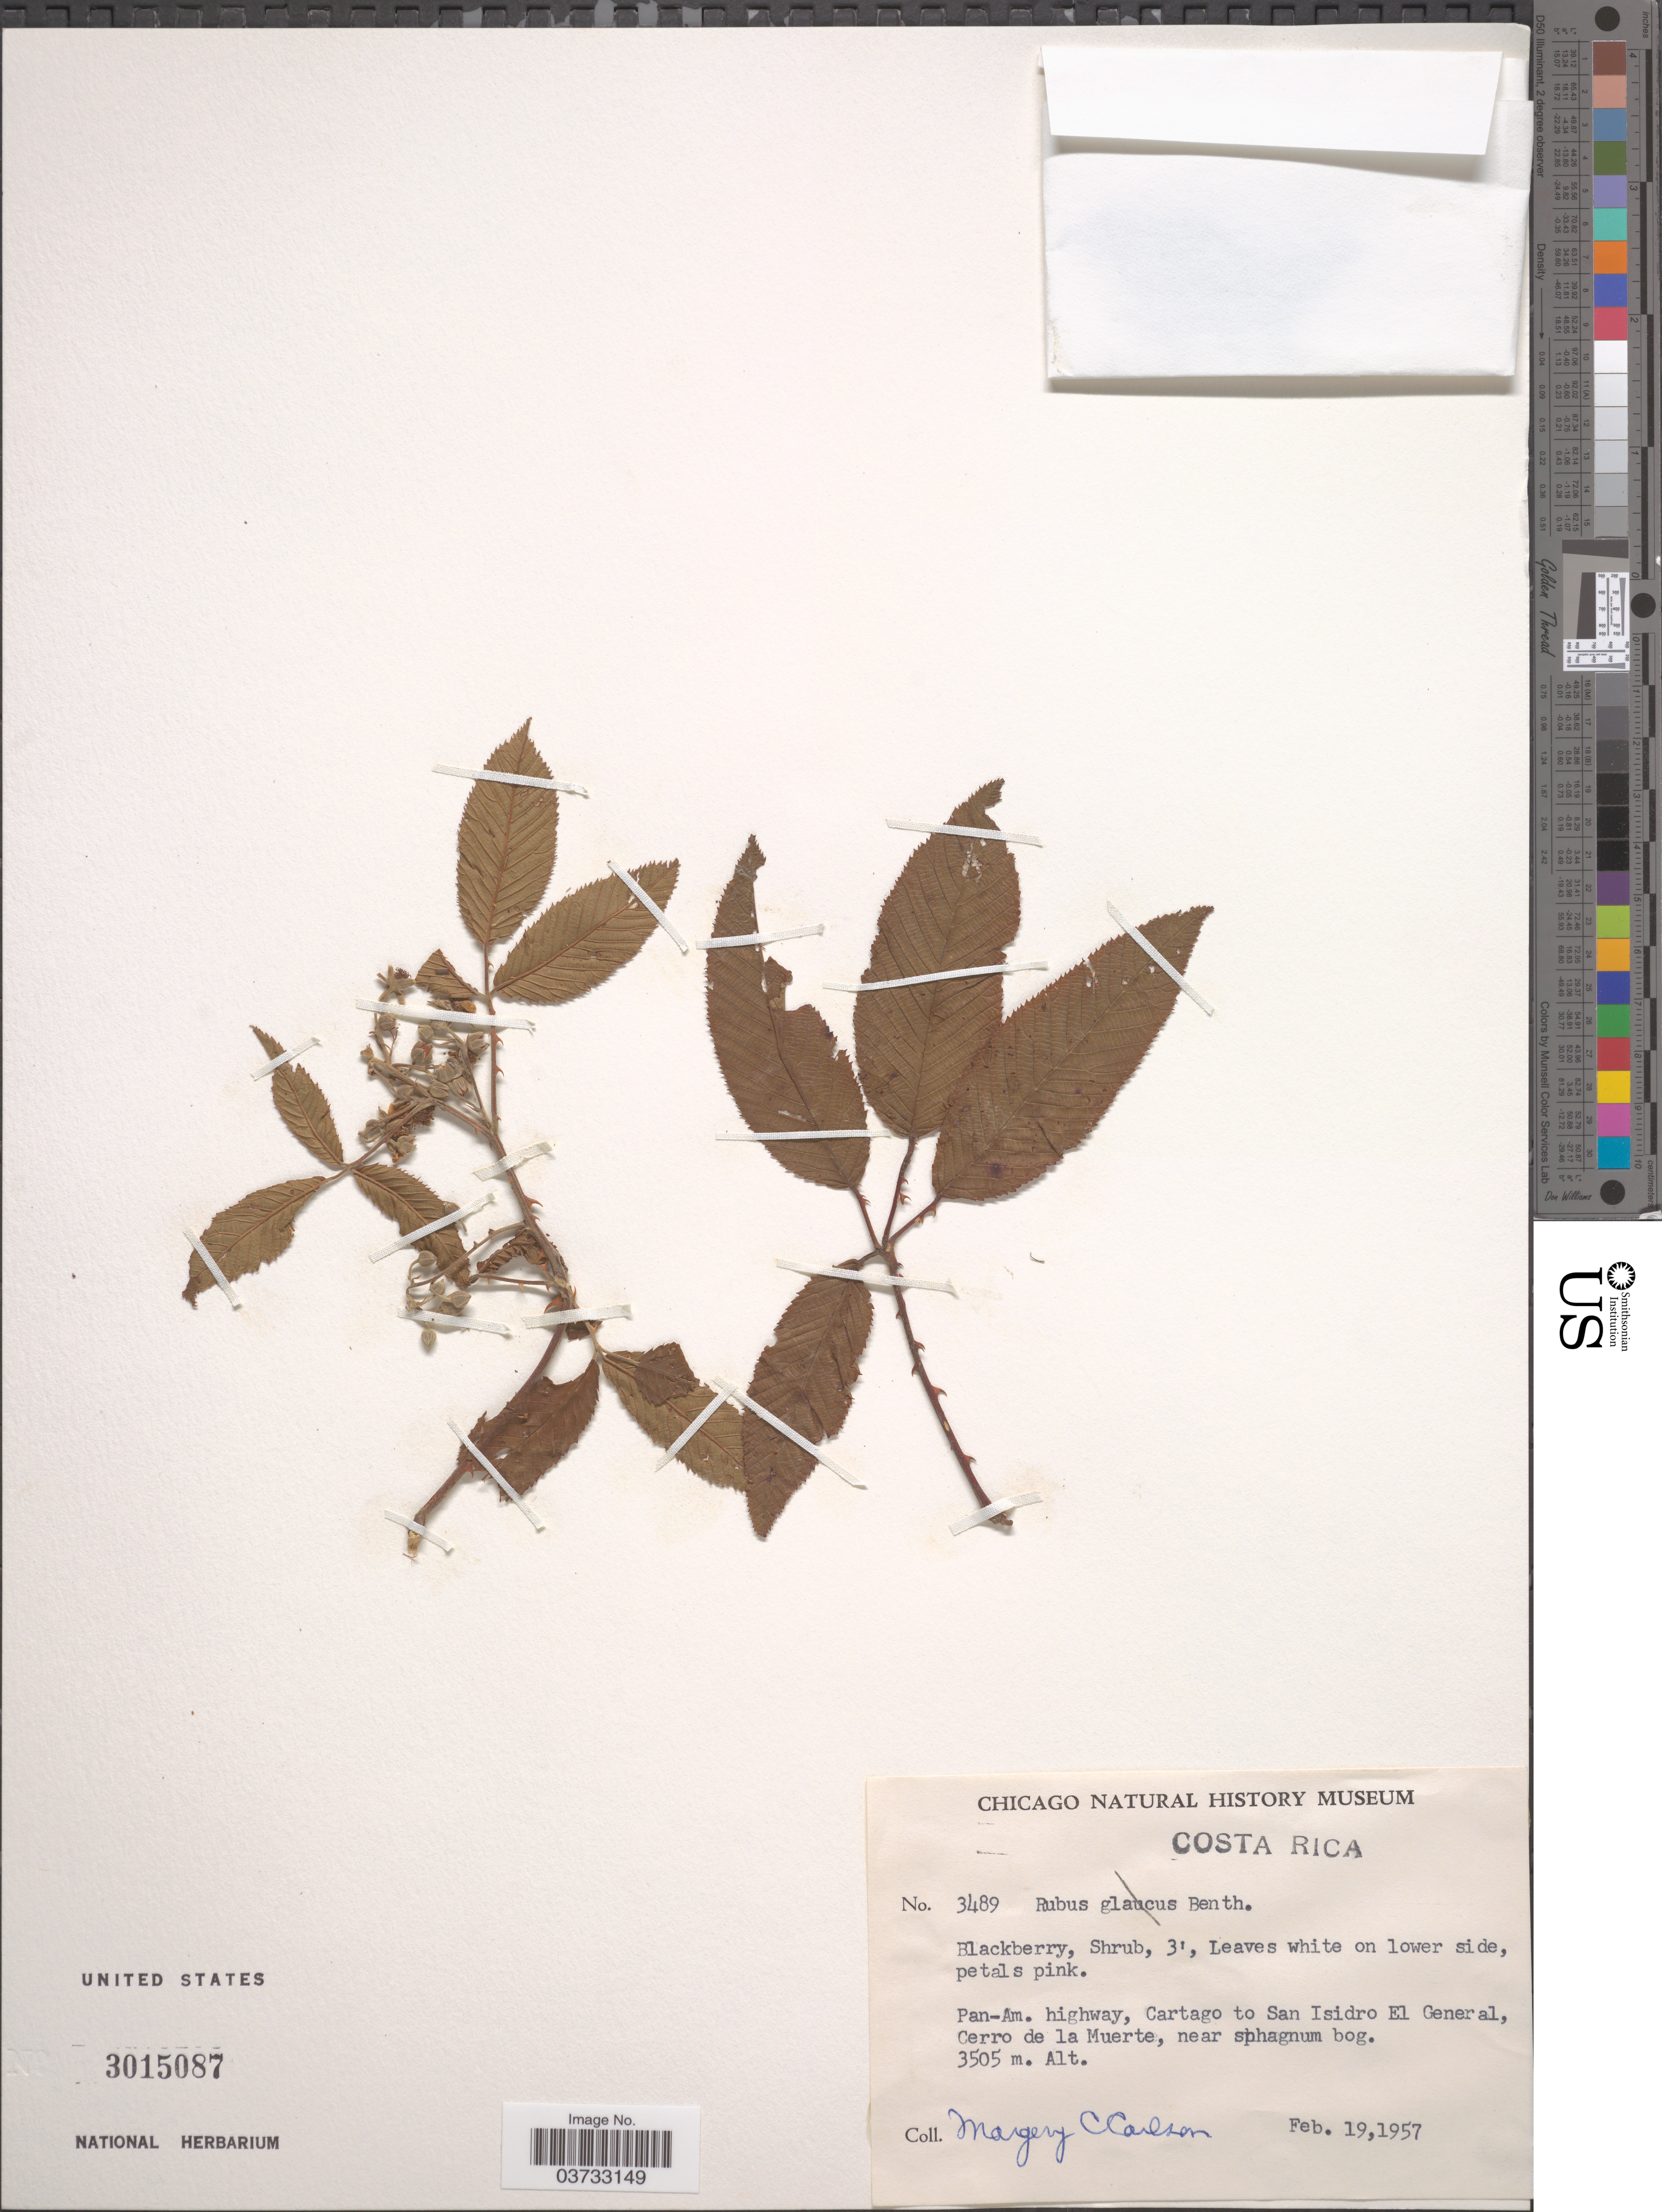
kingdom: Plantae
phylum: Tracheophyta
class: Magnoliopsida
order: Rosales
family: Rosaceae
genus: Rubus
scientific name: Rubus sp.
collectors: M. C. Carlson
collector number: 3489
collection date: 1957-02-19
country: Costa Rica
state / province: Cartago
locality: Pan-Am. highway, Cartago to San Isidro El General, Cerro de la Muerte.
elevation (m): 3505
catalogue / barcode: US 3015087